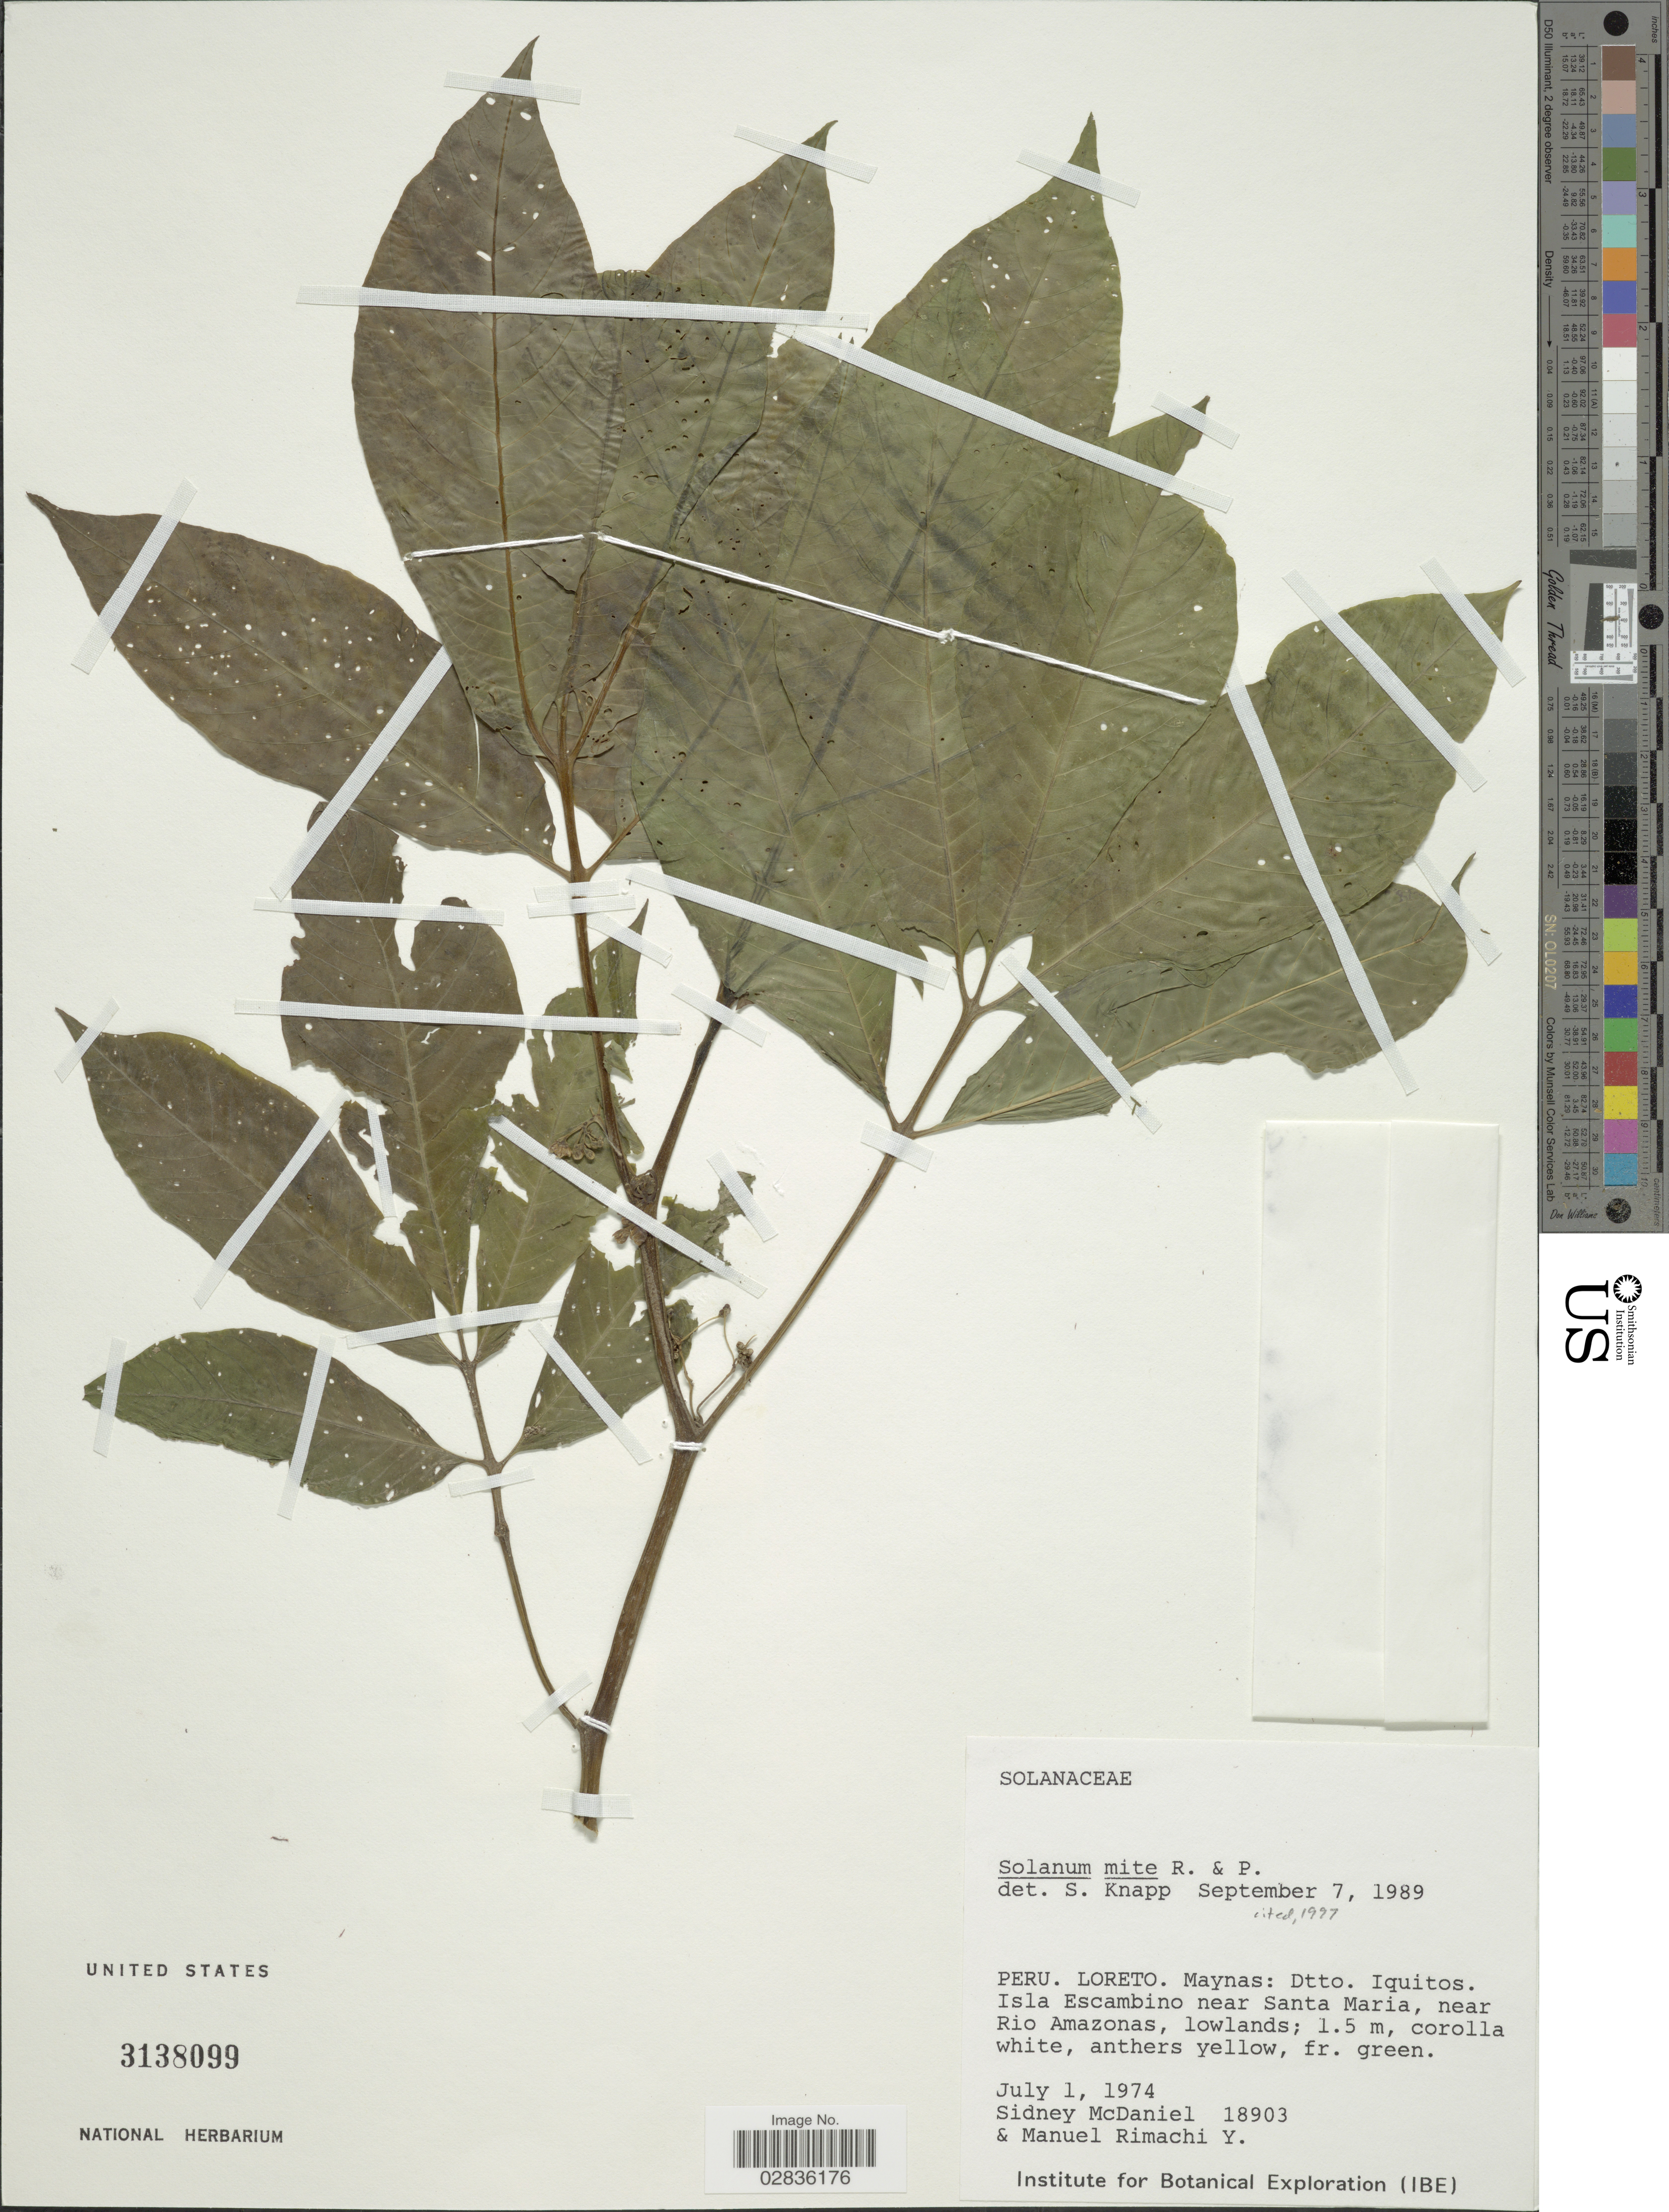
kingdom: Plantae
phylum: Tracheophyta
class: Magnoliopsida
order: Solanales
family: Solanaceae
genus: Solanum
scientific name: Solanum mite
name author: Ruiz & Pav.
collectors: S. McDaniel & M. Rimachi Y.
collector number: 18903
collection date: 1974-07-01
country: Peru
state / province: Loreto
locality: Maynas: Dtto. Iquitos. Isla Escambino near Santa Maria, near Rio Amazonas.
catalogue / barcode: US 3138099